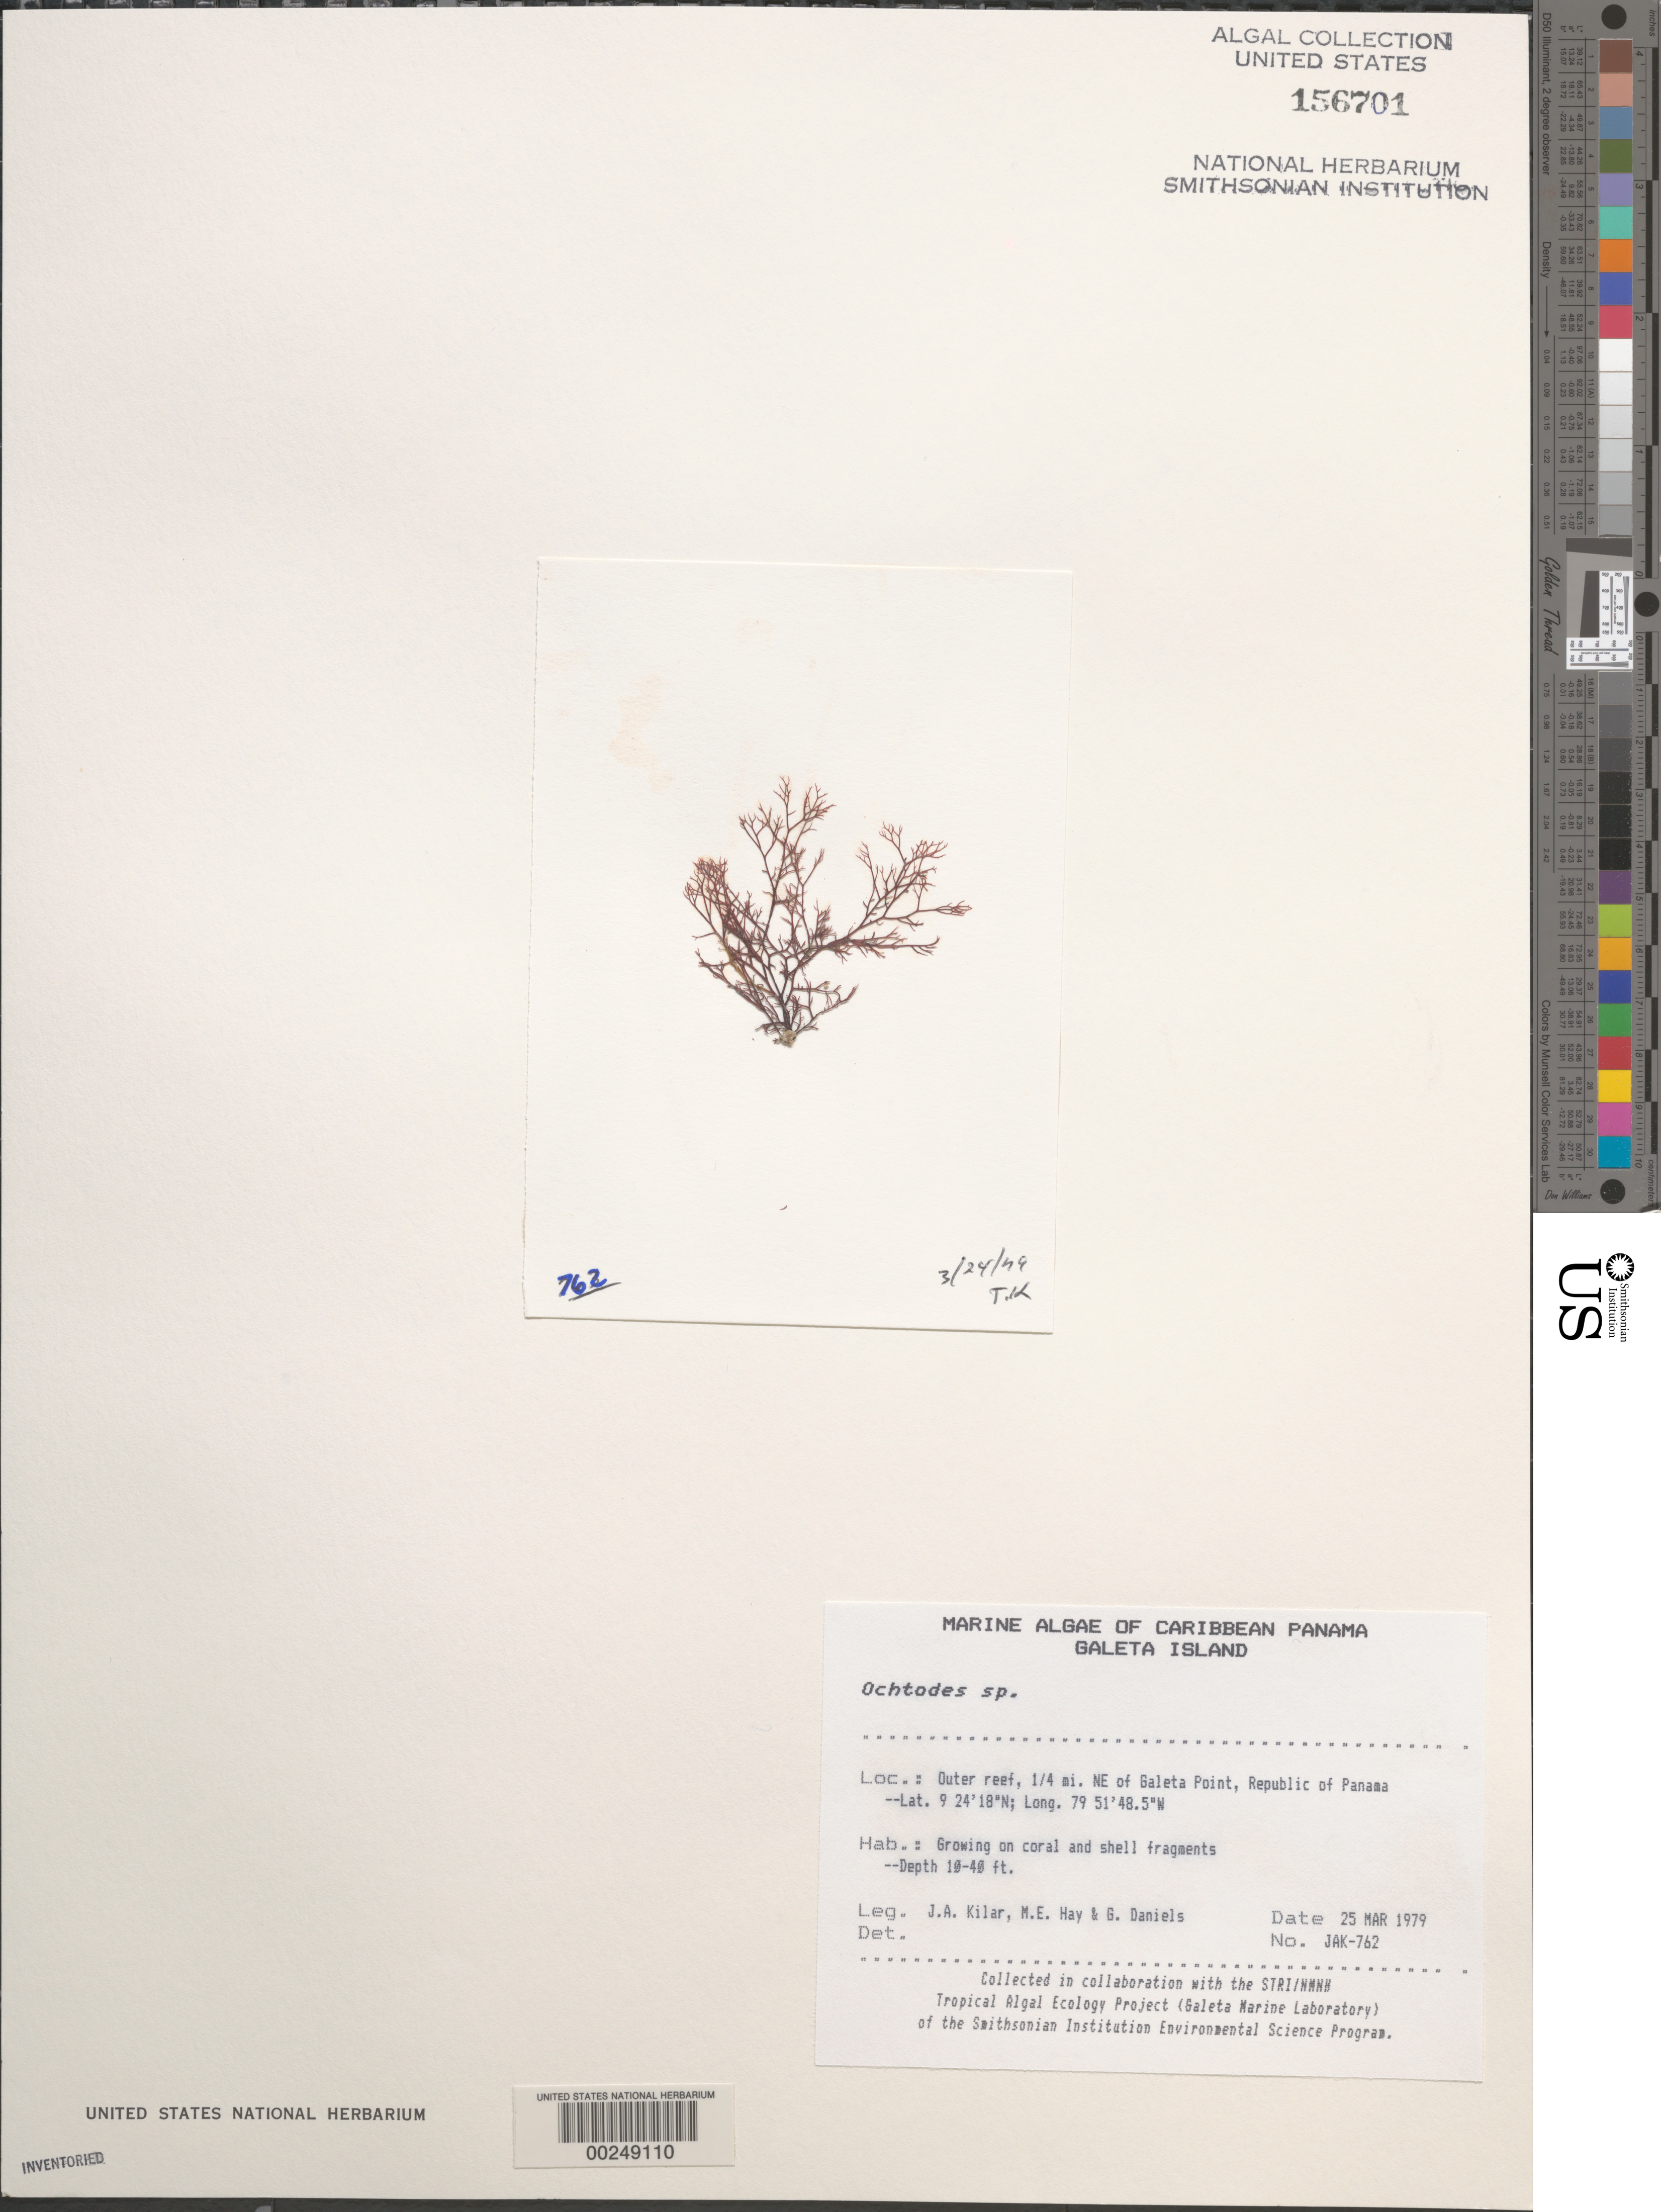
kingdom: Plantae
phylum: Rhodophyta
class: Florideophyceae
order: Gigartinales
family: Rhizophyllidaceae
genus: Ochtodes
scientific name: Ochtodes sp.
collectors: J. A. Kilar, M. E. Hay & G. S. Daniels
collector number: JAK-762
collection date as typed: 25 Mar 1979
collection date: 1979-03-25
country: Panama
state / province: Colón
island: Galeta Island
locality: Reef 1/4th mile northeast of Galeta Point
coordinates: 9 24'18"N, 79 51'48.5"W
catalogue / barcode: US 156701